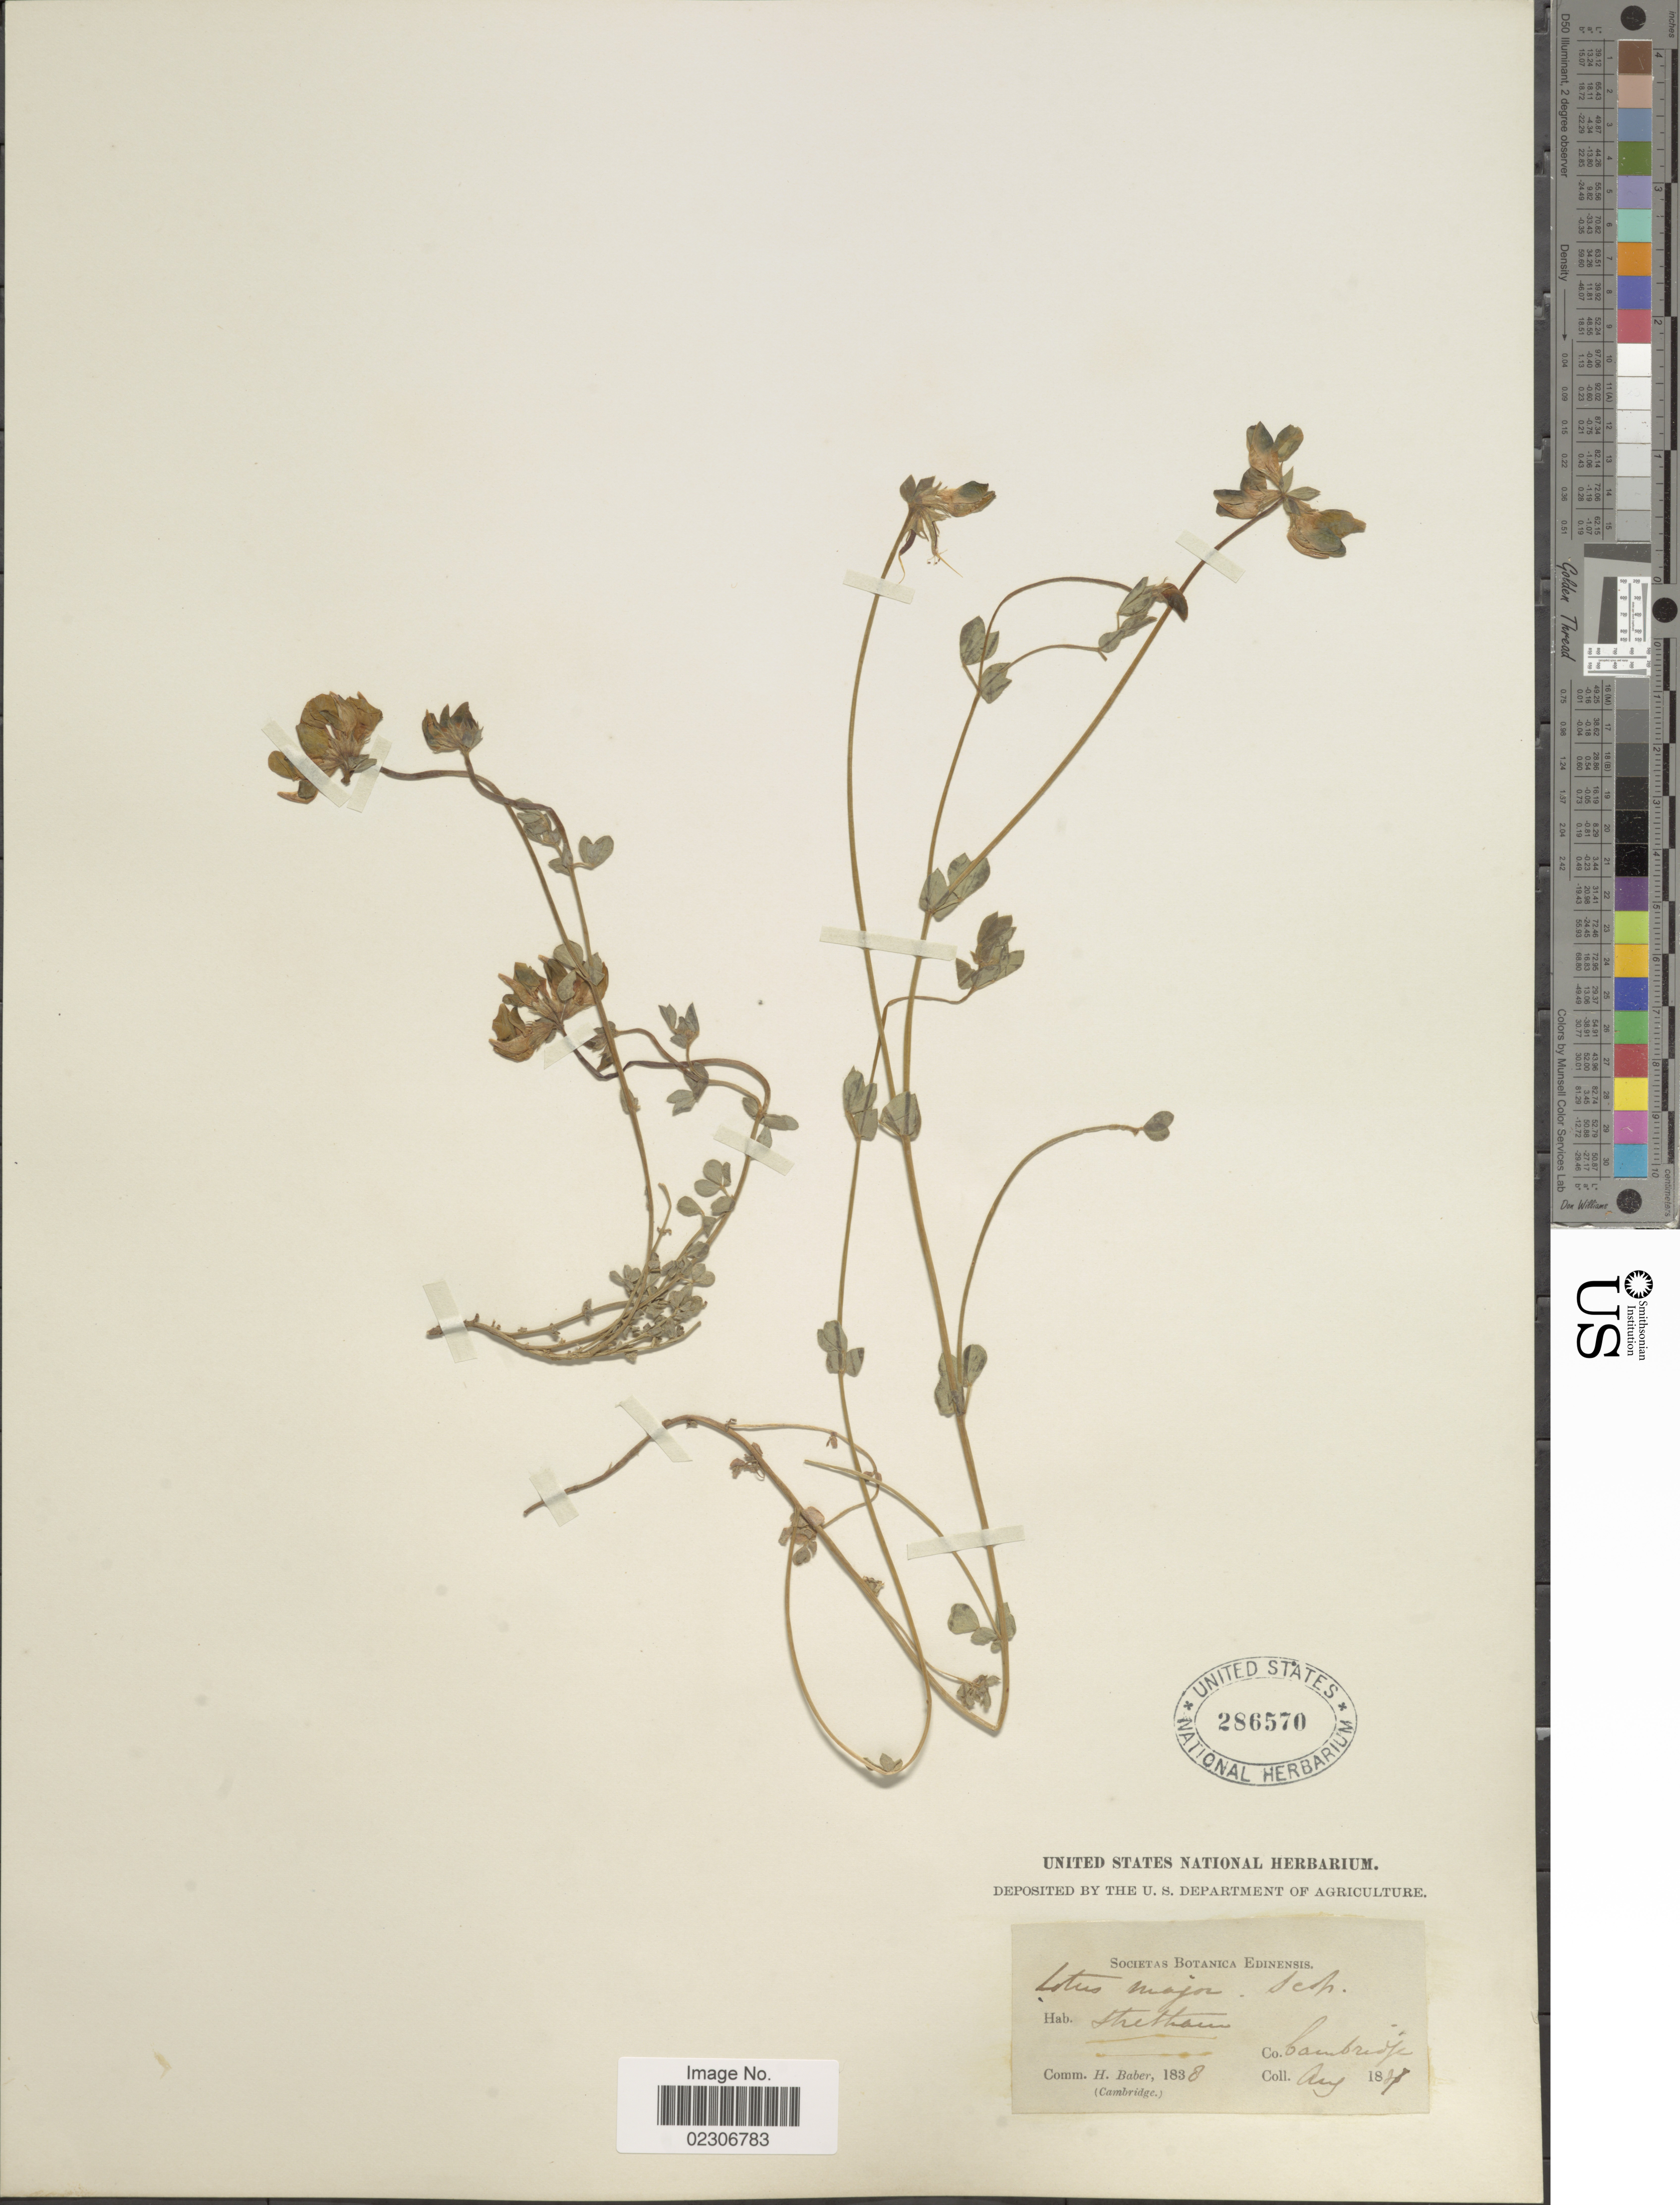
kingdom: Plantae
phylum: Tracheophyta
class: Magnoliopsida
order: Fabales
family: Fabaceae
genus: Lotus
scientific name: Lotus major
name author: Sm.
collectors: H. Baber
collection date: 1827-08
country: United Kingdom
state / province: England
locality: Cambridge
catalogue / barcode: US 286570